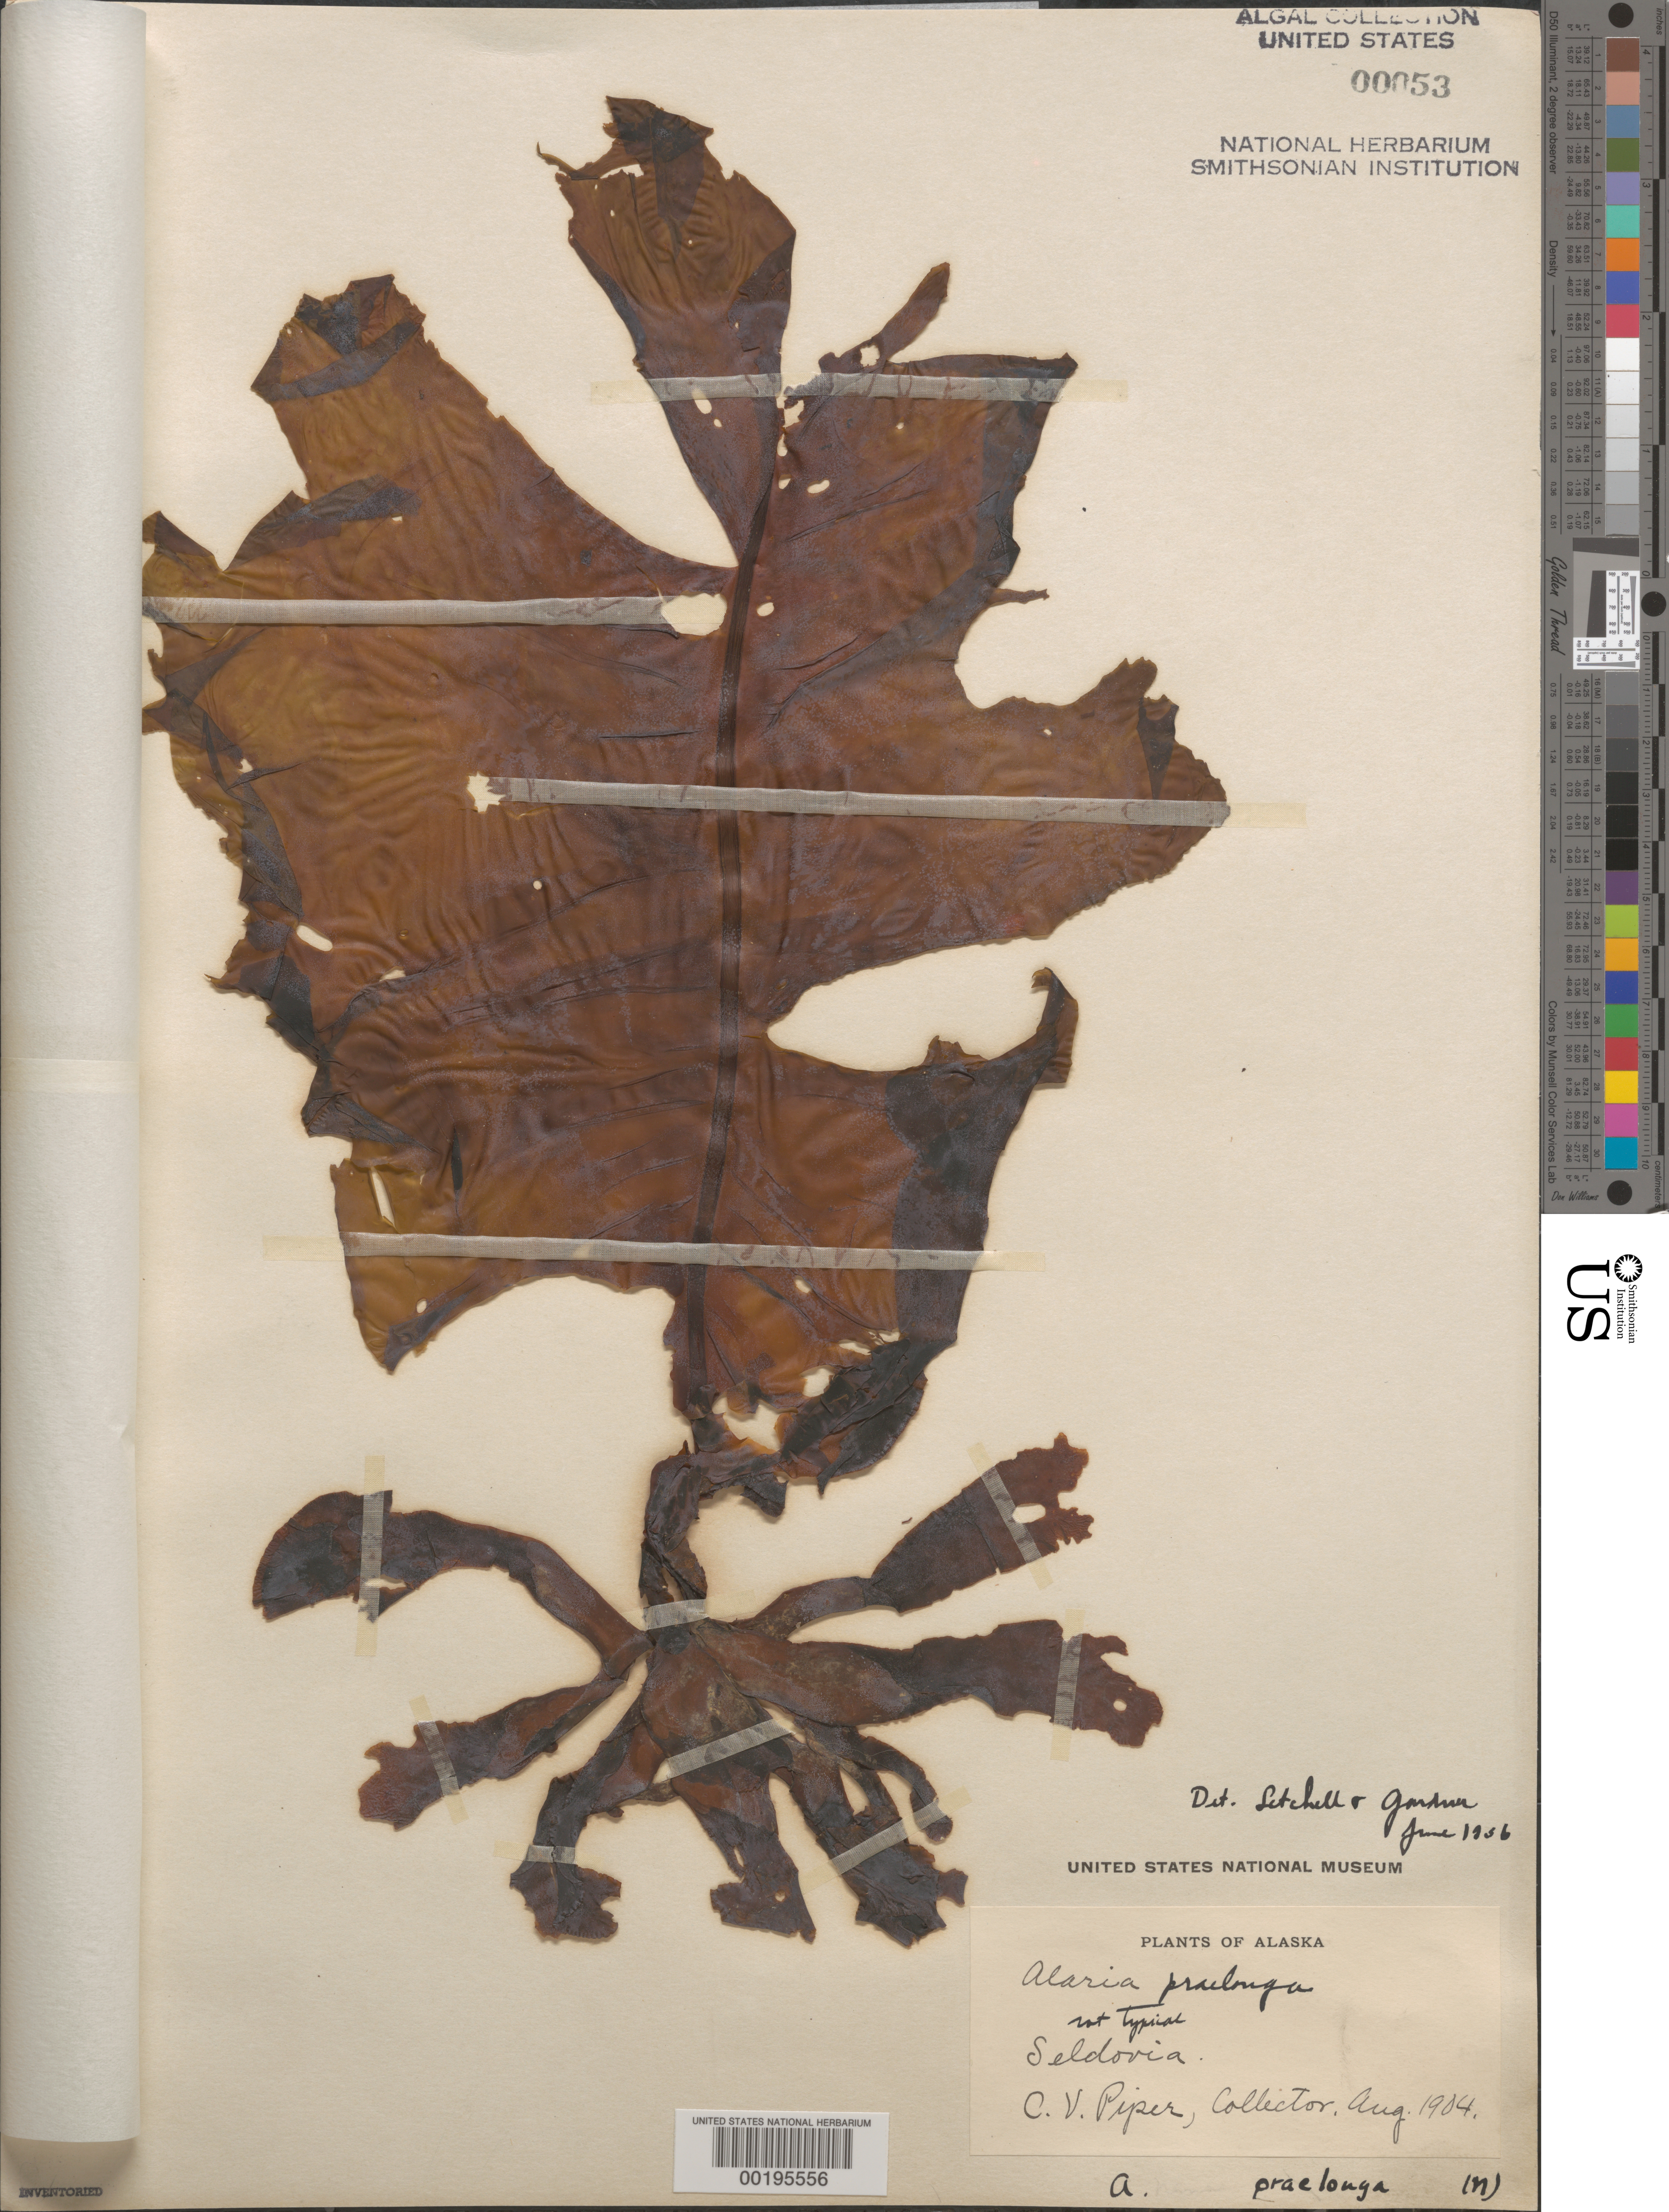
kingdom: Chromista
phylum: Ochrophyta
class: Phaeophyceae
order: Laminariales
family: Alariaceae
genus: Alaria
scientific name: Alaria praelonga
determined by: Gardner, N. L.; Setchell, W. A.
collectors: C. V. Piper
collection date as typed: Aug 1904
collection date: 1904-08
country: United States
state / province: Alaska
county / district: Kenai Peninsula Division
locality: Seldovia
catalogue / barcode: US 53